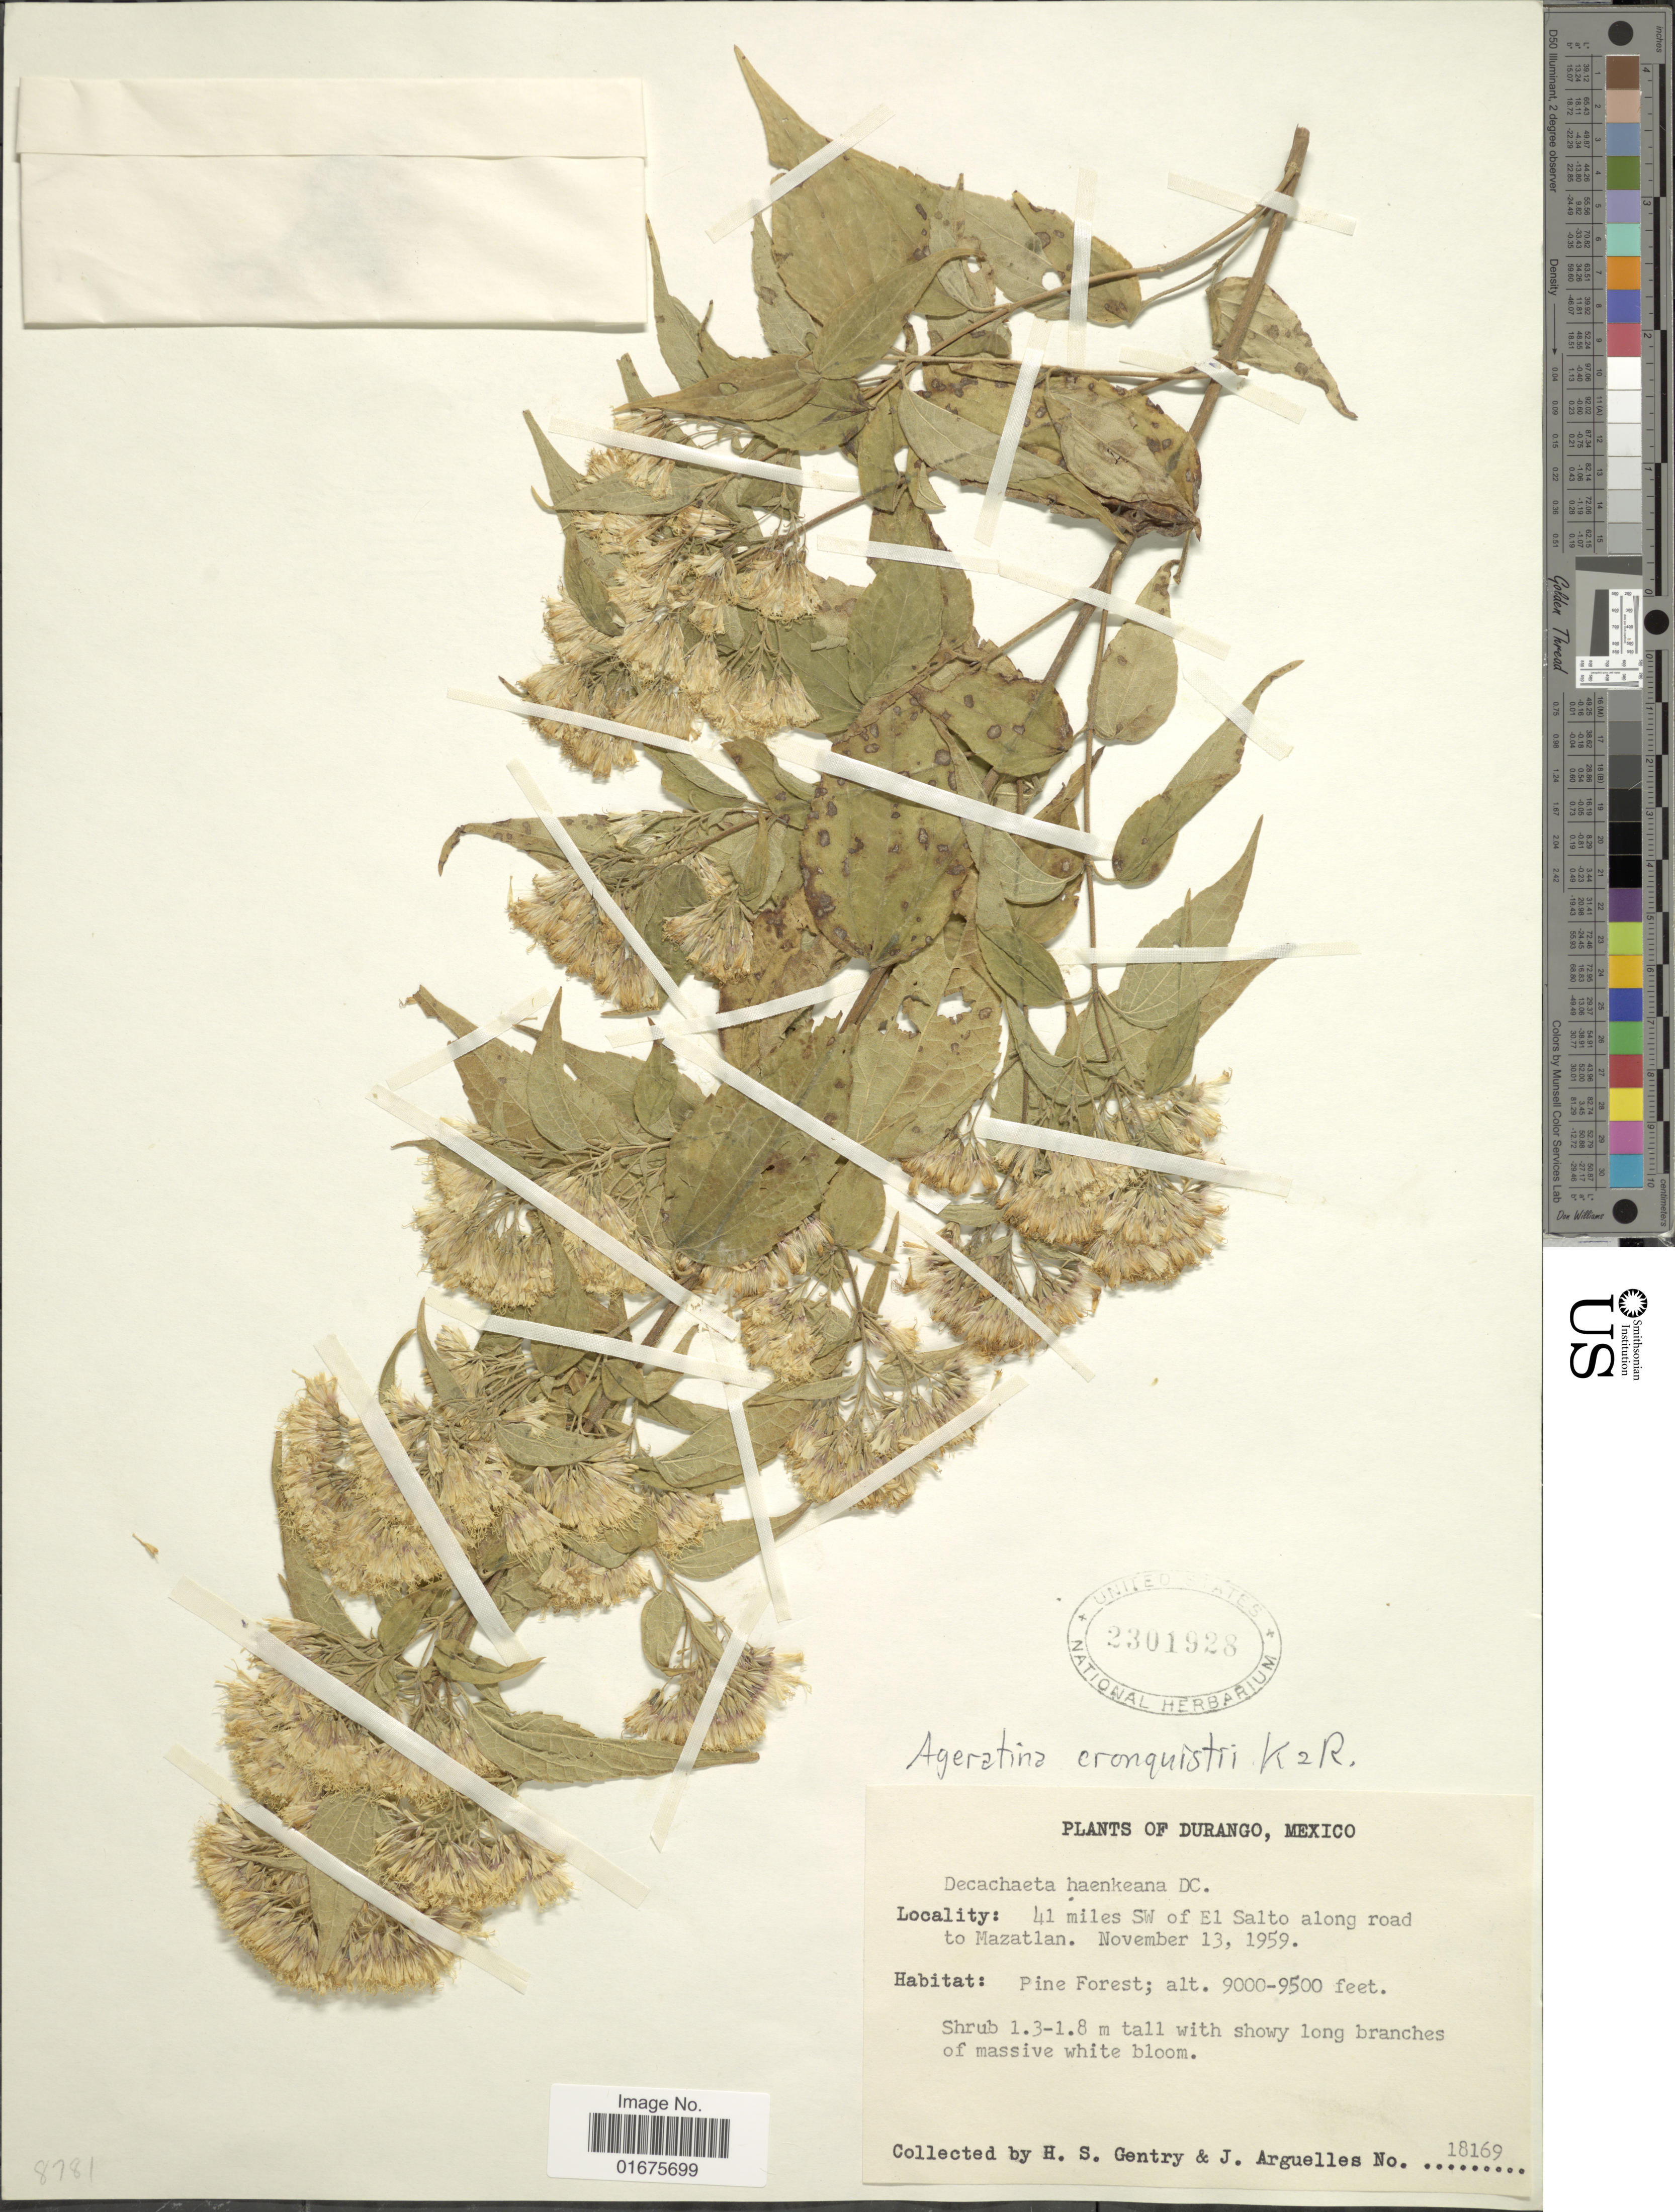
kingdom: Plantae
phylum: Tracheophyta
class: Magnoliopsida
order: Asterales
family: Asteraceae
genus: Ageratina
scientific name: Ageratina cronquistii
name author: R.M. King & H. Rob.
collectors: H. S. Gentry & J. Arguelles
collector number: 18169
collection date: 1959-11-13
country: Mexico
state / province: Durango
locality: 41 miles SW of El Salto along road to Mazatlan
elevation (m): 2743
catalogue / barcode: US 2301928